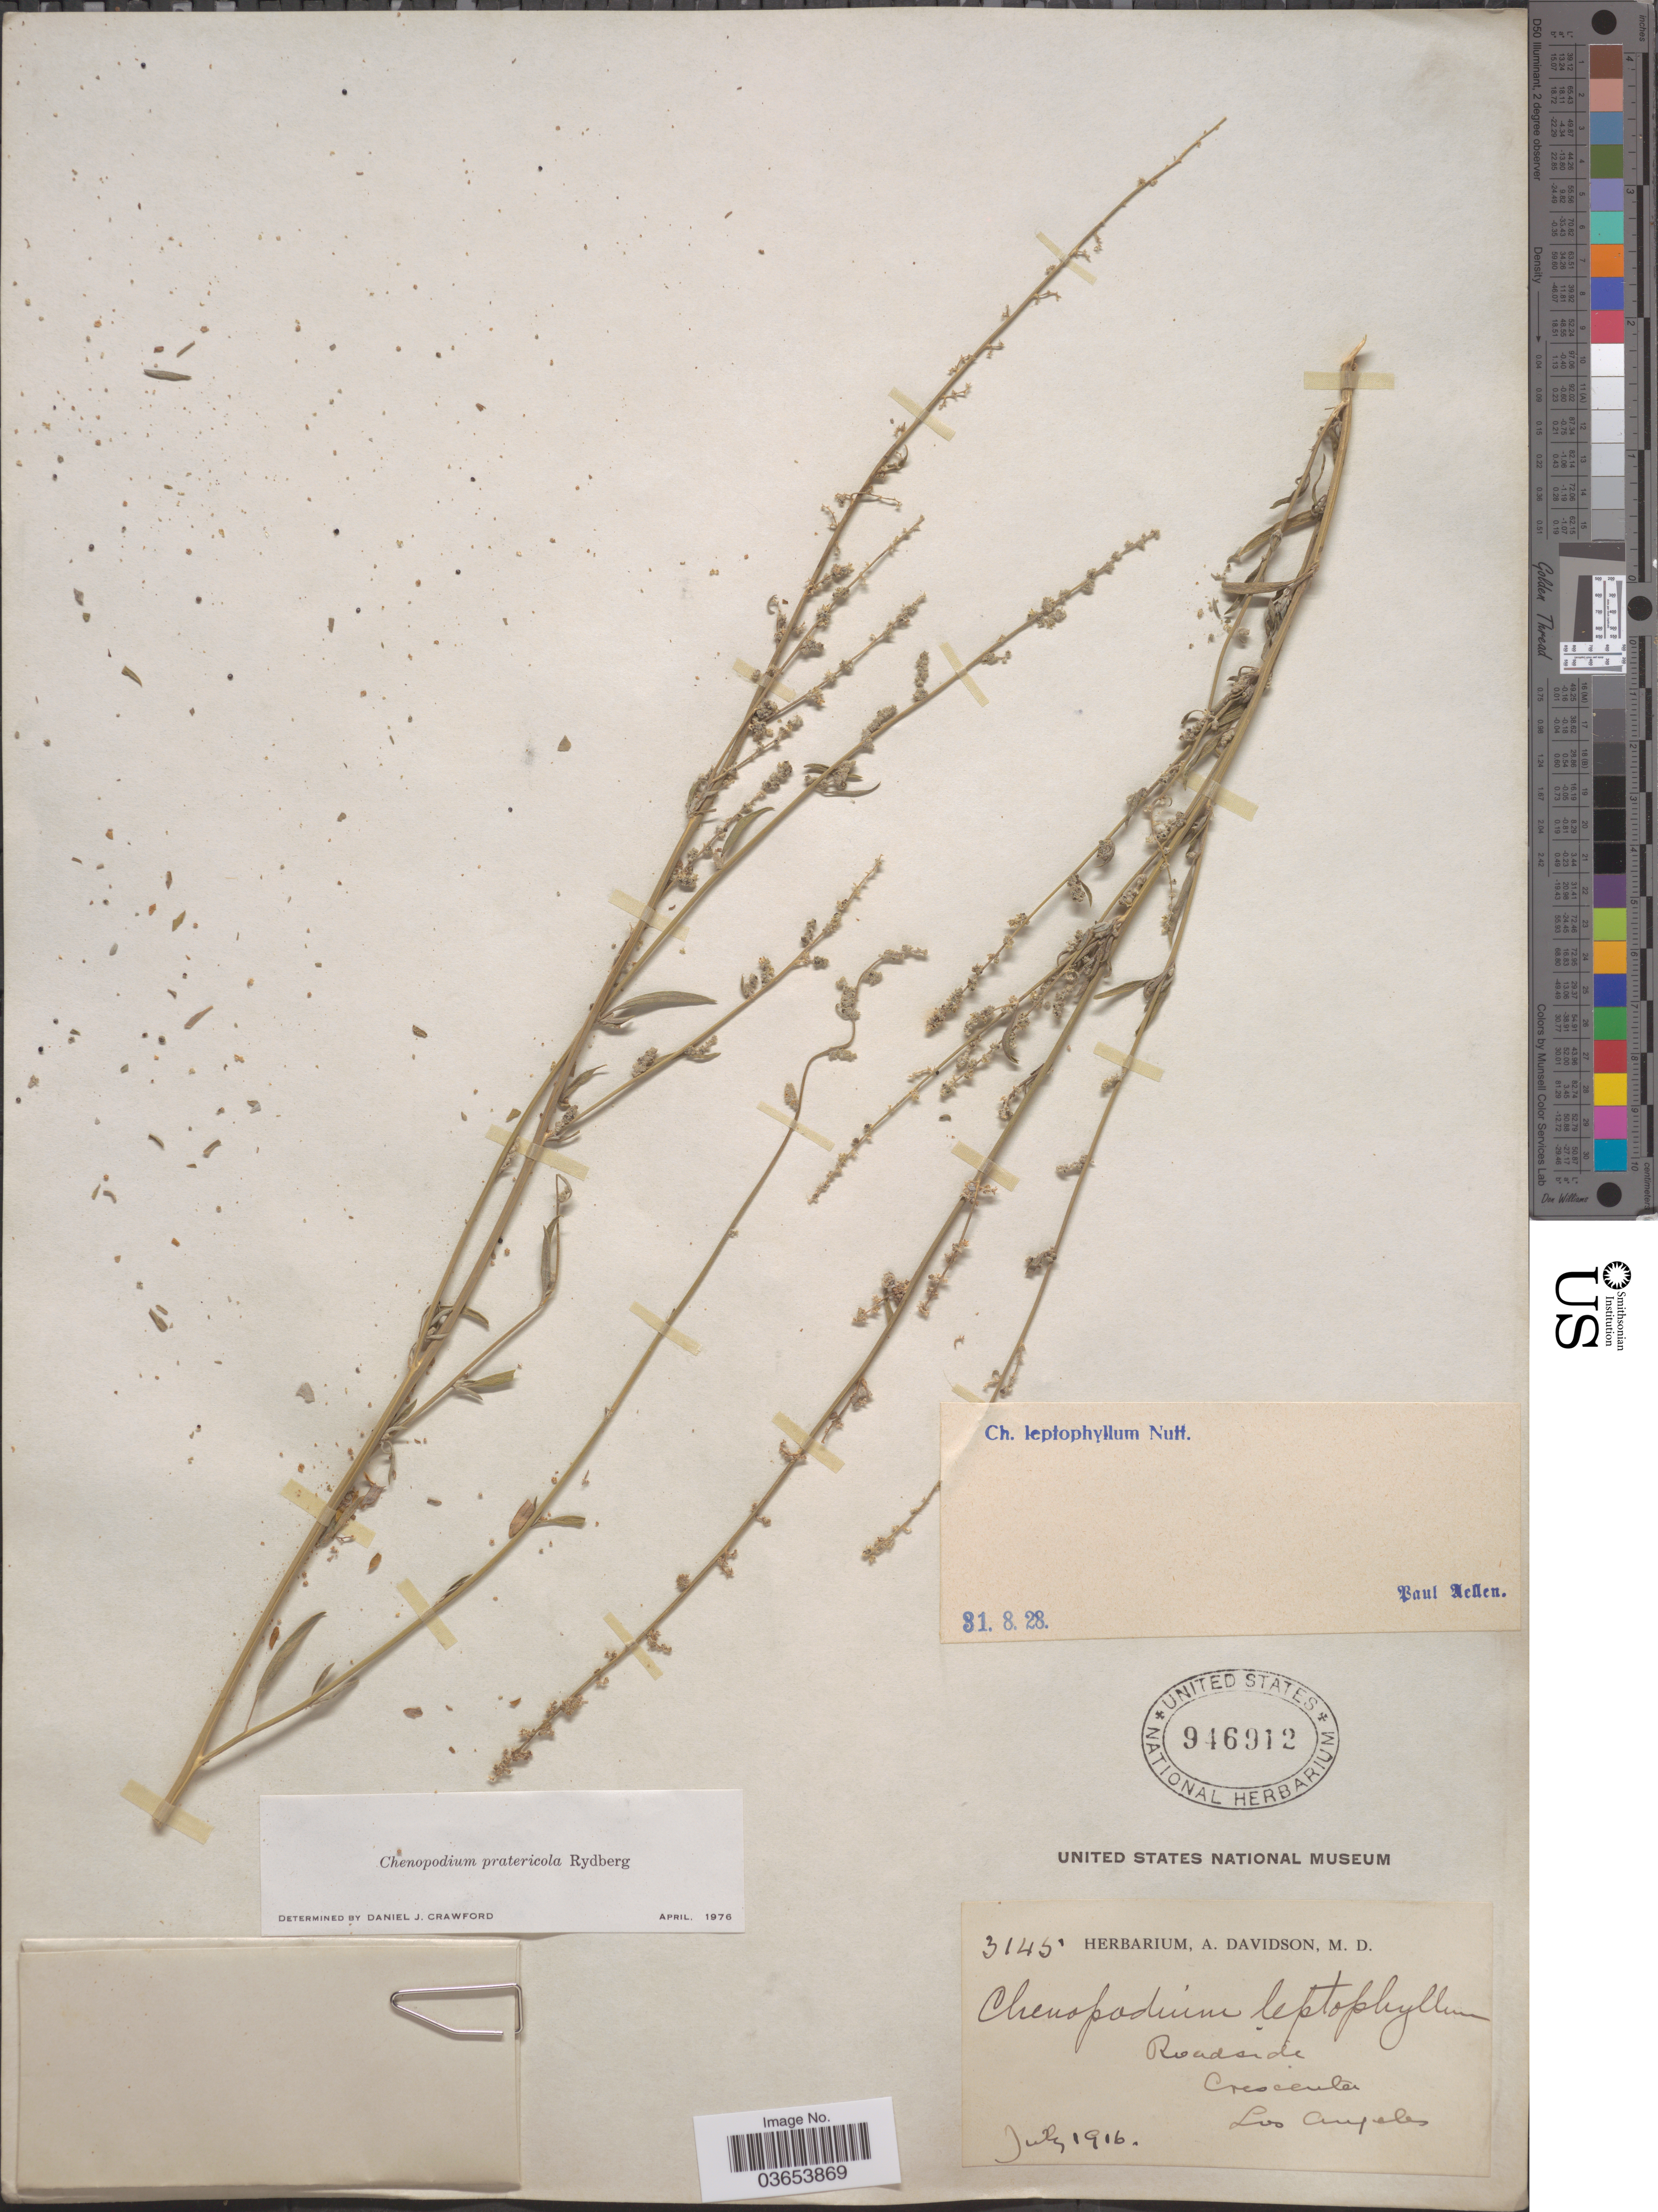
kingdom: Plantae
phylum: Tracheophyta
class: Magnoliopsida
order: Caryophyllales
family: Amaranthaceae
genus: Chenopodium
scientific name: Chenopodium pratericola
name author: Rydb.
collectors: ex herb. A. Davidson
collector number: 3145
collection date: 1916-07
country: United States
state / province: California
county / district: Los Angeles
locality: Roadside. Crescenta. Los Angeles.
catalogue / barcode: US 946912